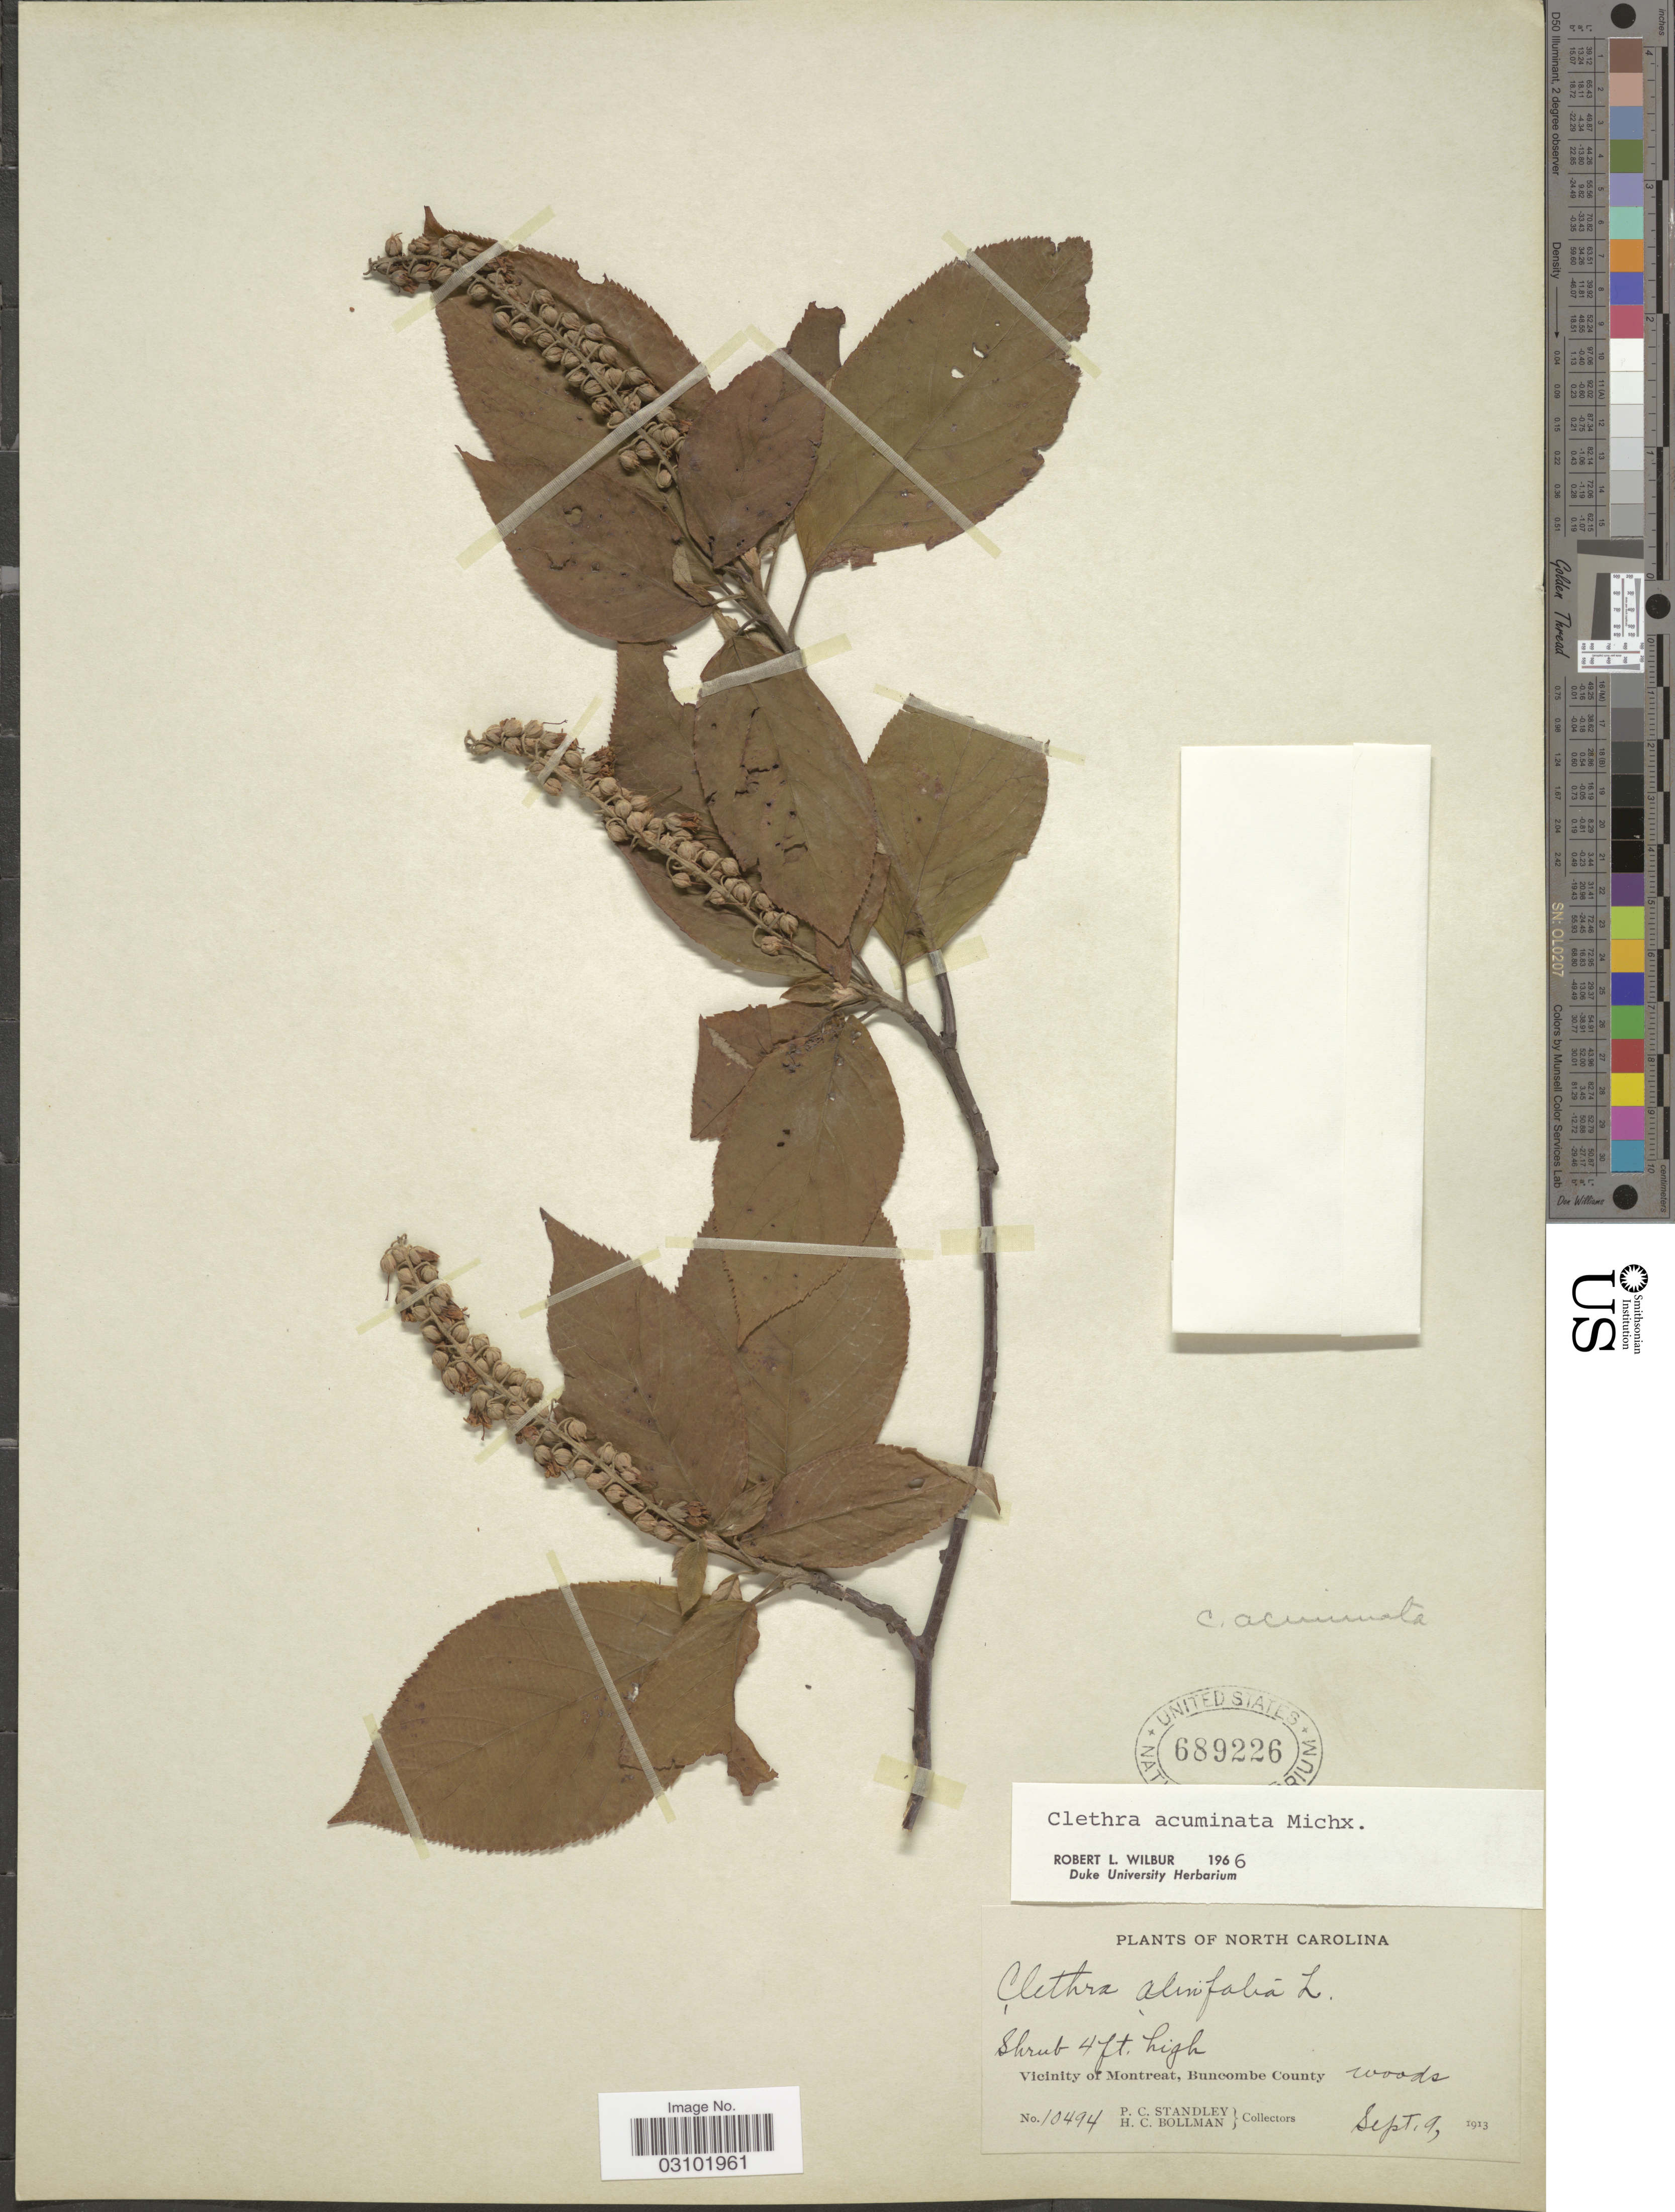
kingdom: Plantae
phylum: Tracheophyta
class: Magnoliopsida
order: Ericales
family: Clethraceae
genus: Clethra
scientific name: Clethra acuminata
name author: Michx.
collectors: P. C. Standley & H. C. Bollman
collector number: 10494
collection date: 1913-09-09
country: United States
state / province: North Carolina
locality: Vicinity of Montreat, Buncombe County woods.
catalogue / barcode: US 689226